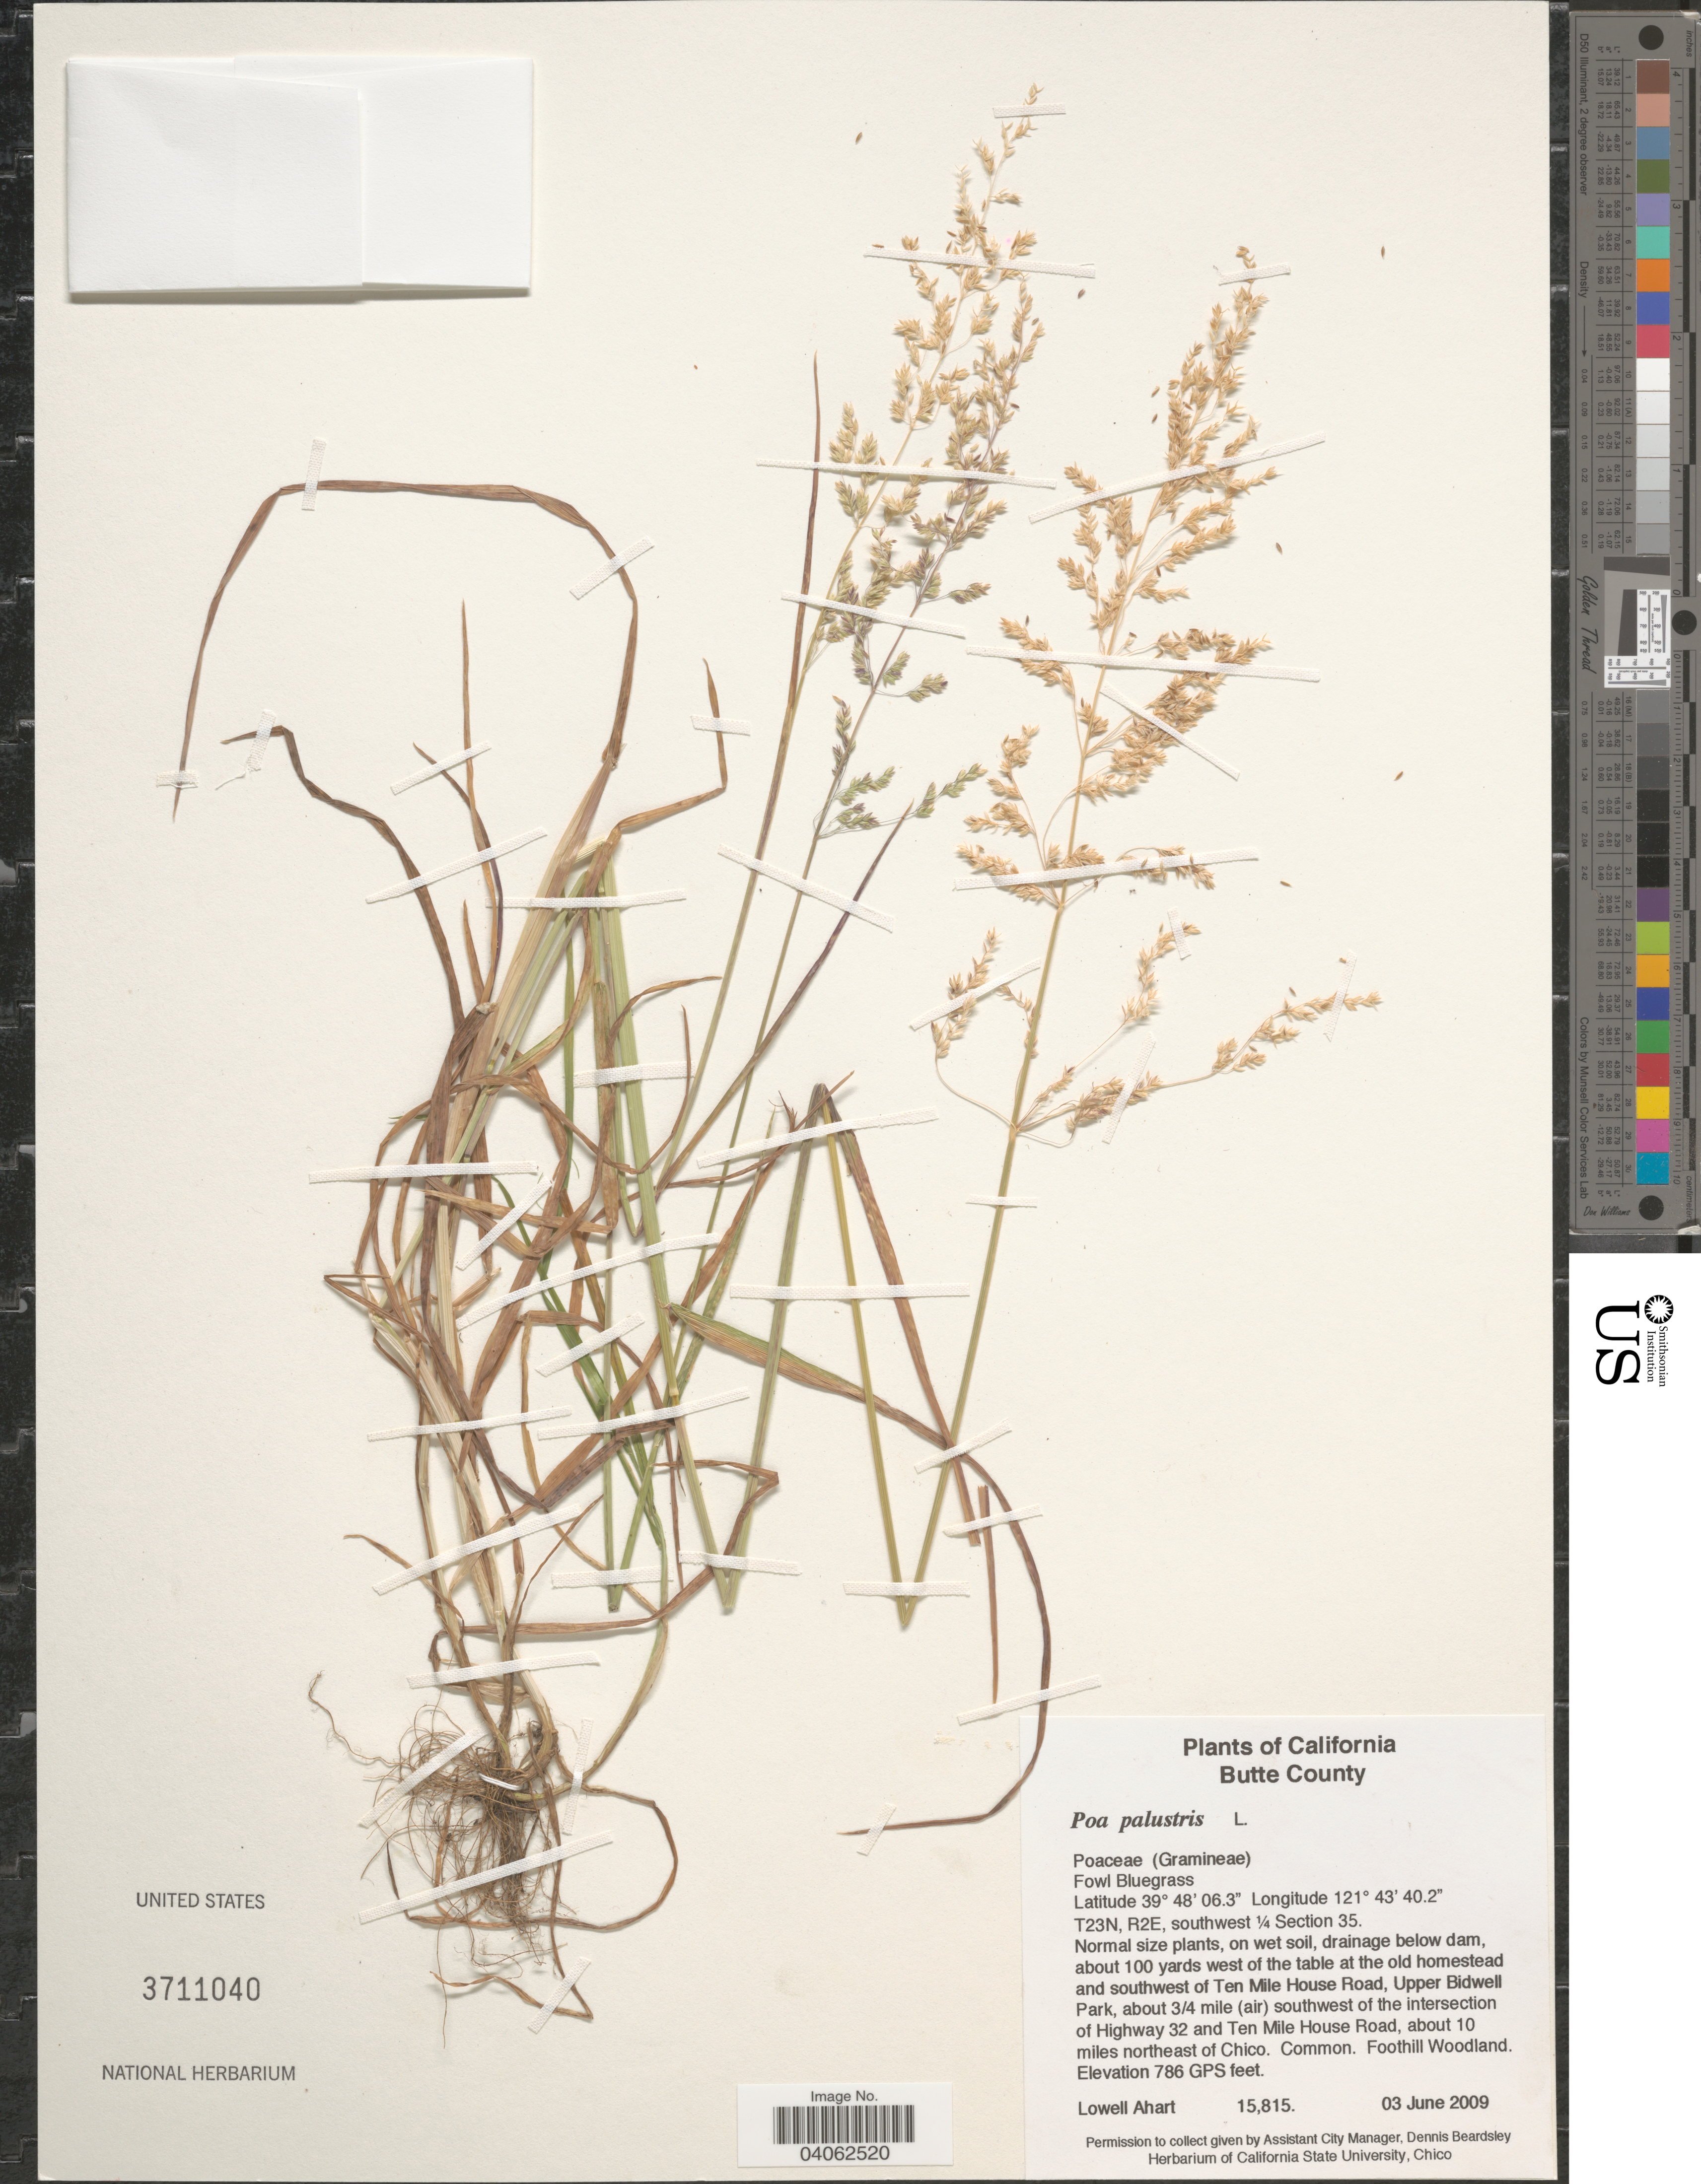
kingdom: Plantae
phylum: Tracheophyta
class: Liliopsida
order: Poales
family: Poaceae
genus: Poa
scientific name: Poa pratensis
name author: L.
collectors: L. Ahart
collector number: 15815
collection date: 2009-06-03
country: United States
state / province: California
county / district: Butte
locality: Butte County. Fowl Bluegrass. T23N, R2E, southwest ¼ Section 35. About 100 yards west of the table at the old homestead and southwest of Ten Mile House Road, Upper Bidwell Park, about ¾ mile (air) southwest of the intersection of Highway 32 and Ten Mile House Road, about 10 miles northeast of Chico. Foothill Woodland.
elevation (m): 240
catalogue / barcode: US 3711040